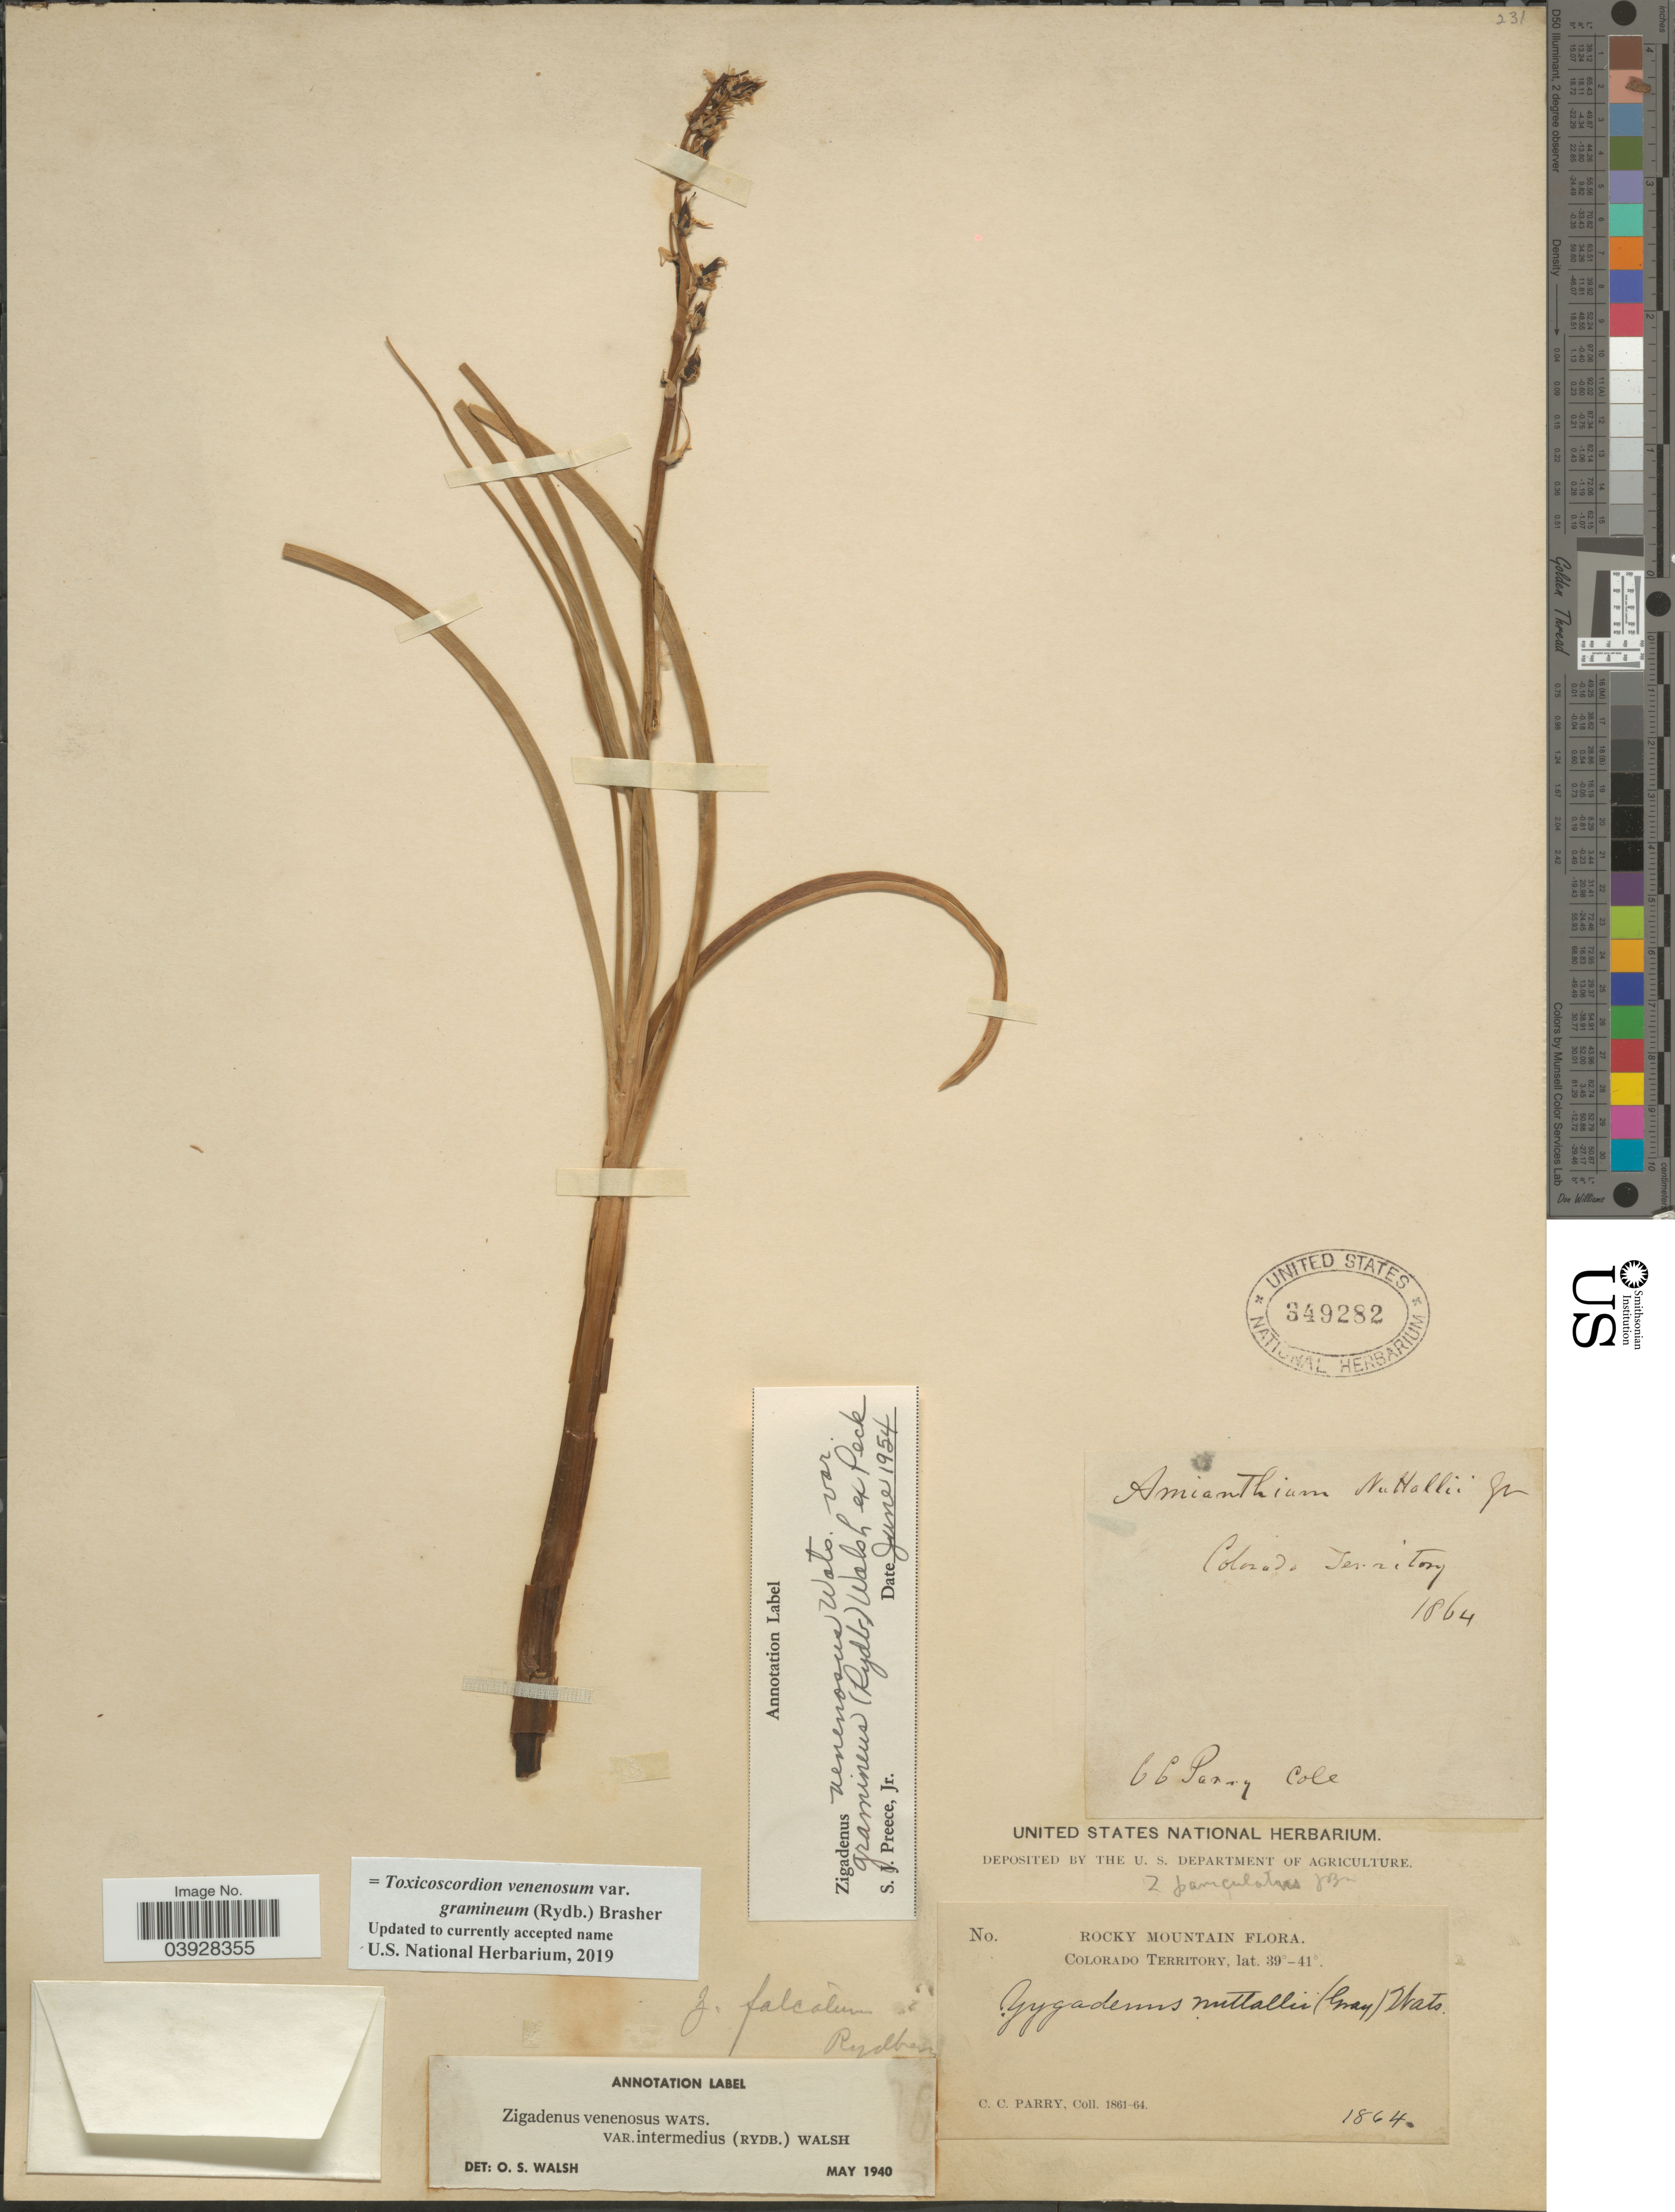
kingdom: Plantae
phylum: Tracheophyta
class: Liliopsida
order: Liliales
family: Melanthiaceae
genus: Toxicoscordion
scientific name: Toxicoscordion venenosum var. gramineum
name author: (Rydb.) Brasher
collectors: C. C. Parry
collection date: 1864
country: United States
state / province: Colorado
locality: Rocky Mountain.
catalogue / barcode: US 349282